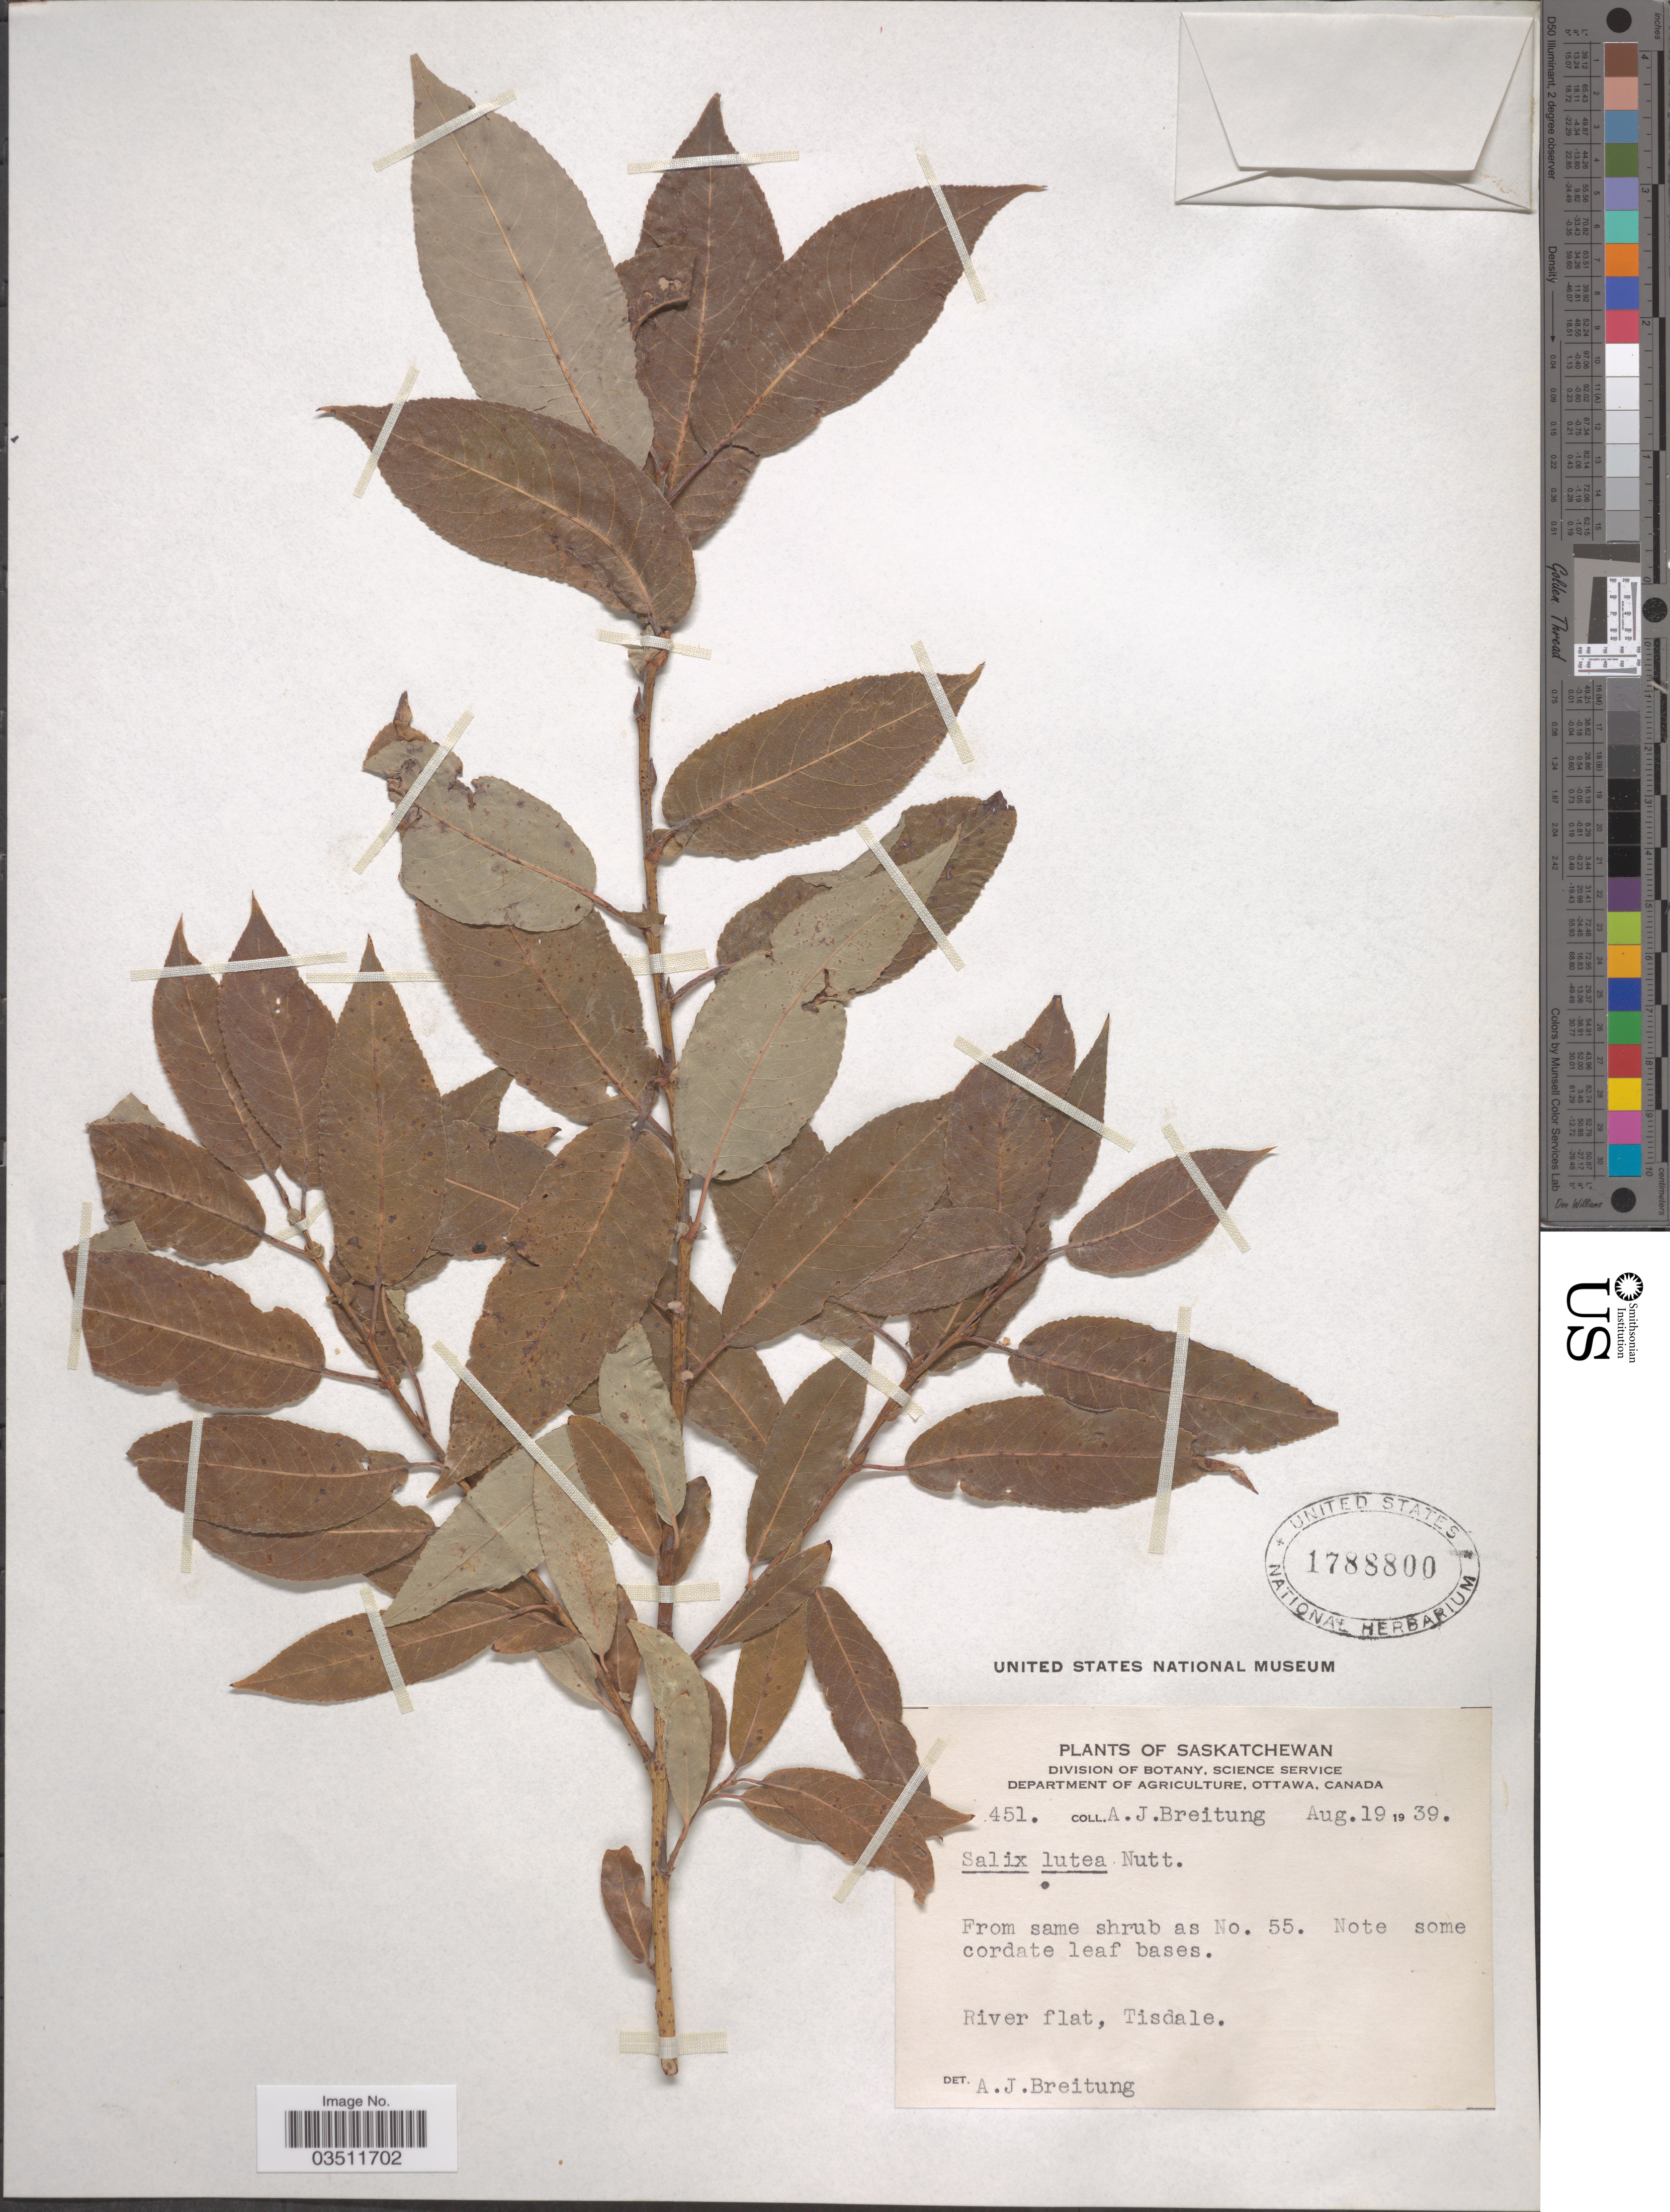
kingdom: Plantae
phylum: Tracheophyta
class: Magnoliopsida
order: Malpighiales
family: Salicaceae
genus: Salix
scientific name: Salix lutea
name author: Nutt.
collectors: A. Breitung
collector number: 451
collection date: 1939-08-19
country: Canada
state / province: Saskatchewan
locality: River flat, Tisdale.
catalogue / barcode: US 1788800